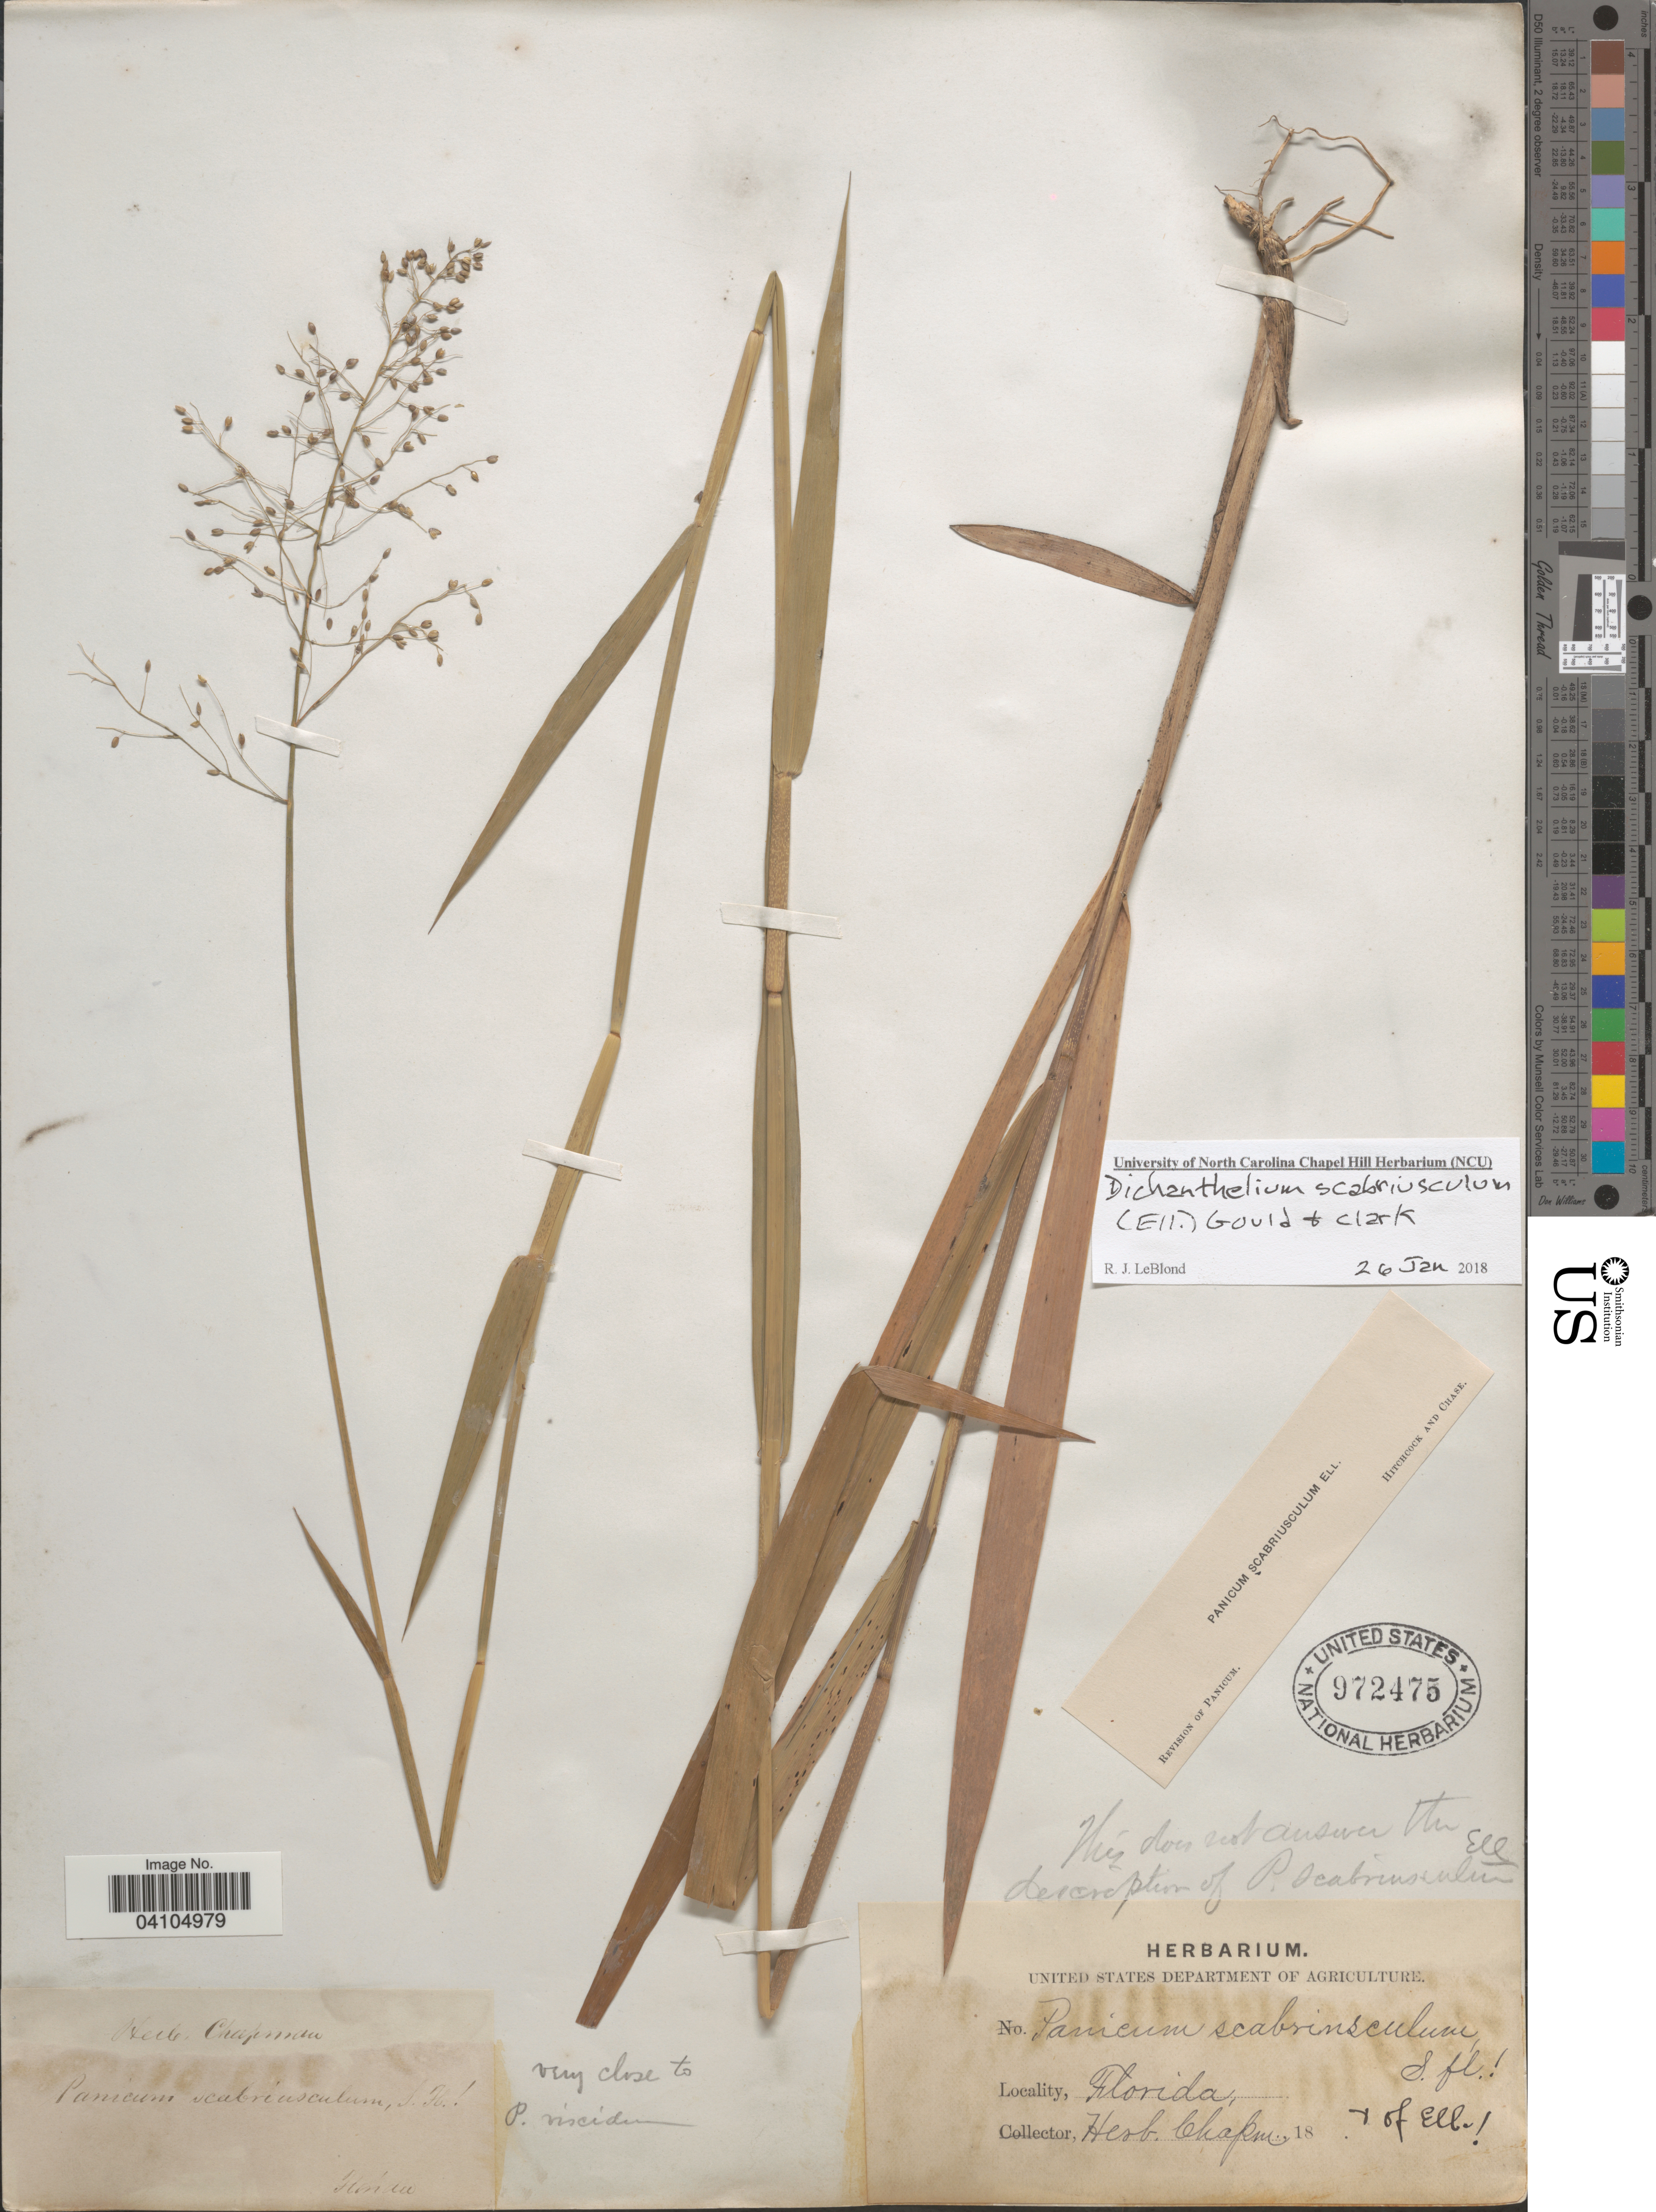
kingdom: Plantae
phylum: Tracheophyta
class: Liliopsida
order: Poales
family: Poaceae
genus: Dichanthelium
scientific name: Dichanthelium scabriusculum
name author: (Elliott) Gould & C.A. Clark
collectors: ex herb. Chapman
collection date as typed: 18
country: United States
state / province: Florida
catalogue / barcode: US 972475